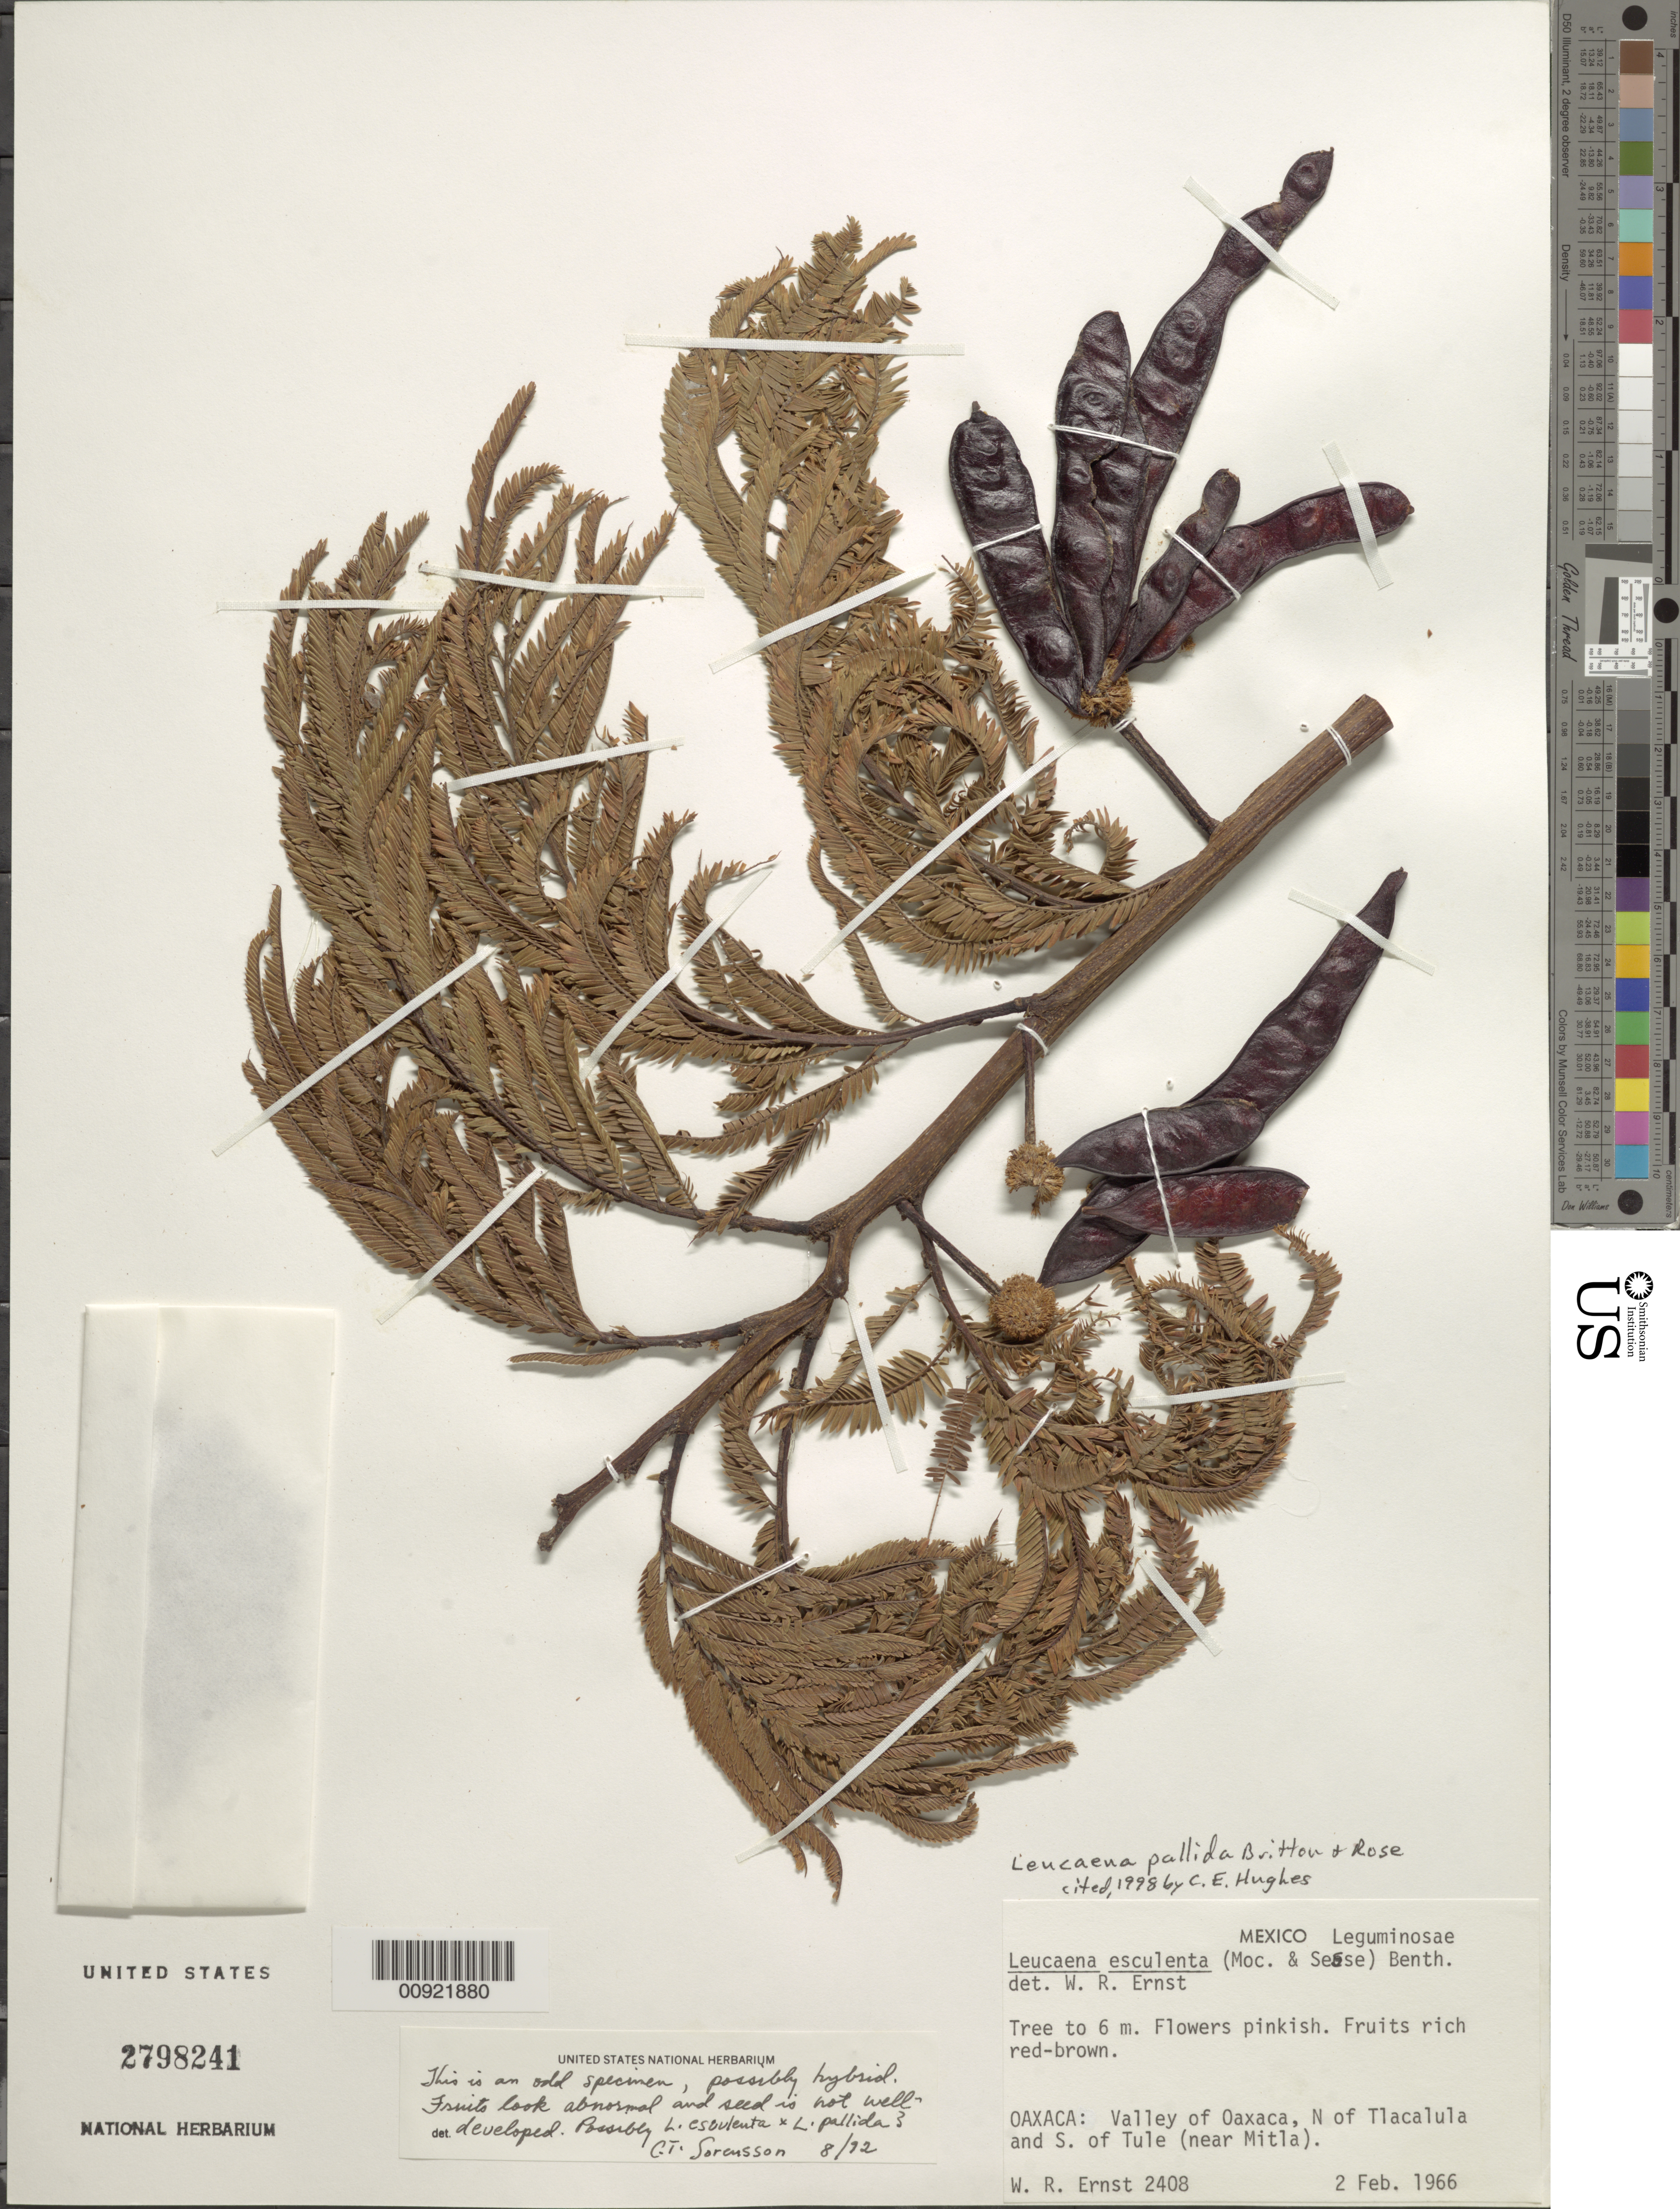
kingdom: Plantae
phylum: Tracheophyta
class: Magnoliopsida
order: Fabales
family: Fabaceae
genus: Leucaena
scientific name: Leucaena pallida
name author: Britton & Rose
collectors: W. R. Ernst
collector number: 2408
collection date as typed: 02 Feb 1966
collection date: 1966-02-02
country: Mexico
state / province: Oaxaca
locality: Oaxaca: Valley of Oaxaca, N of Tlacalula and S. of Tule (near Mitla).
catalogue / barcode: US 2798241